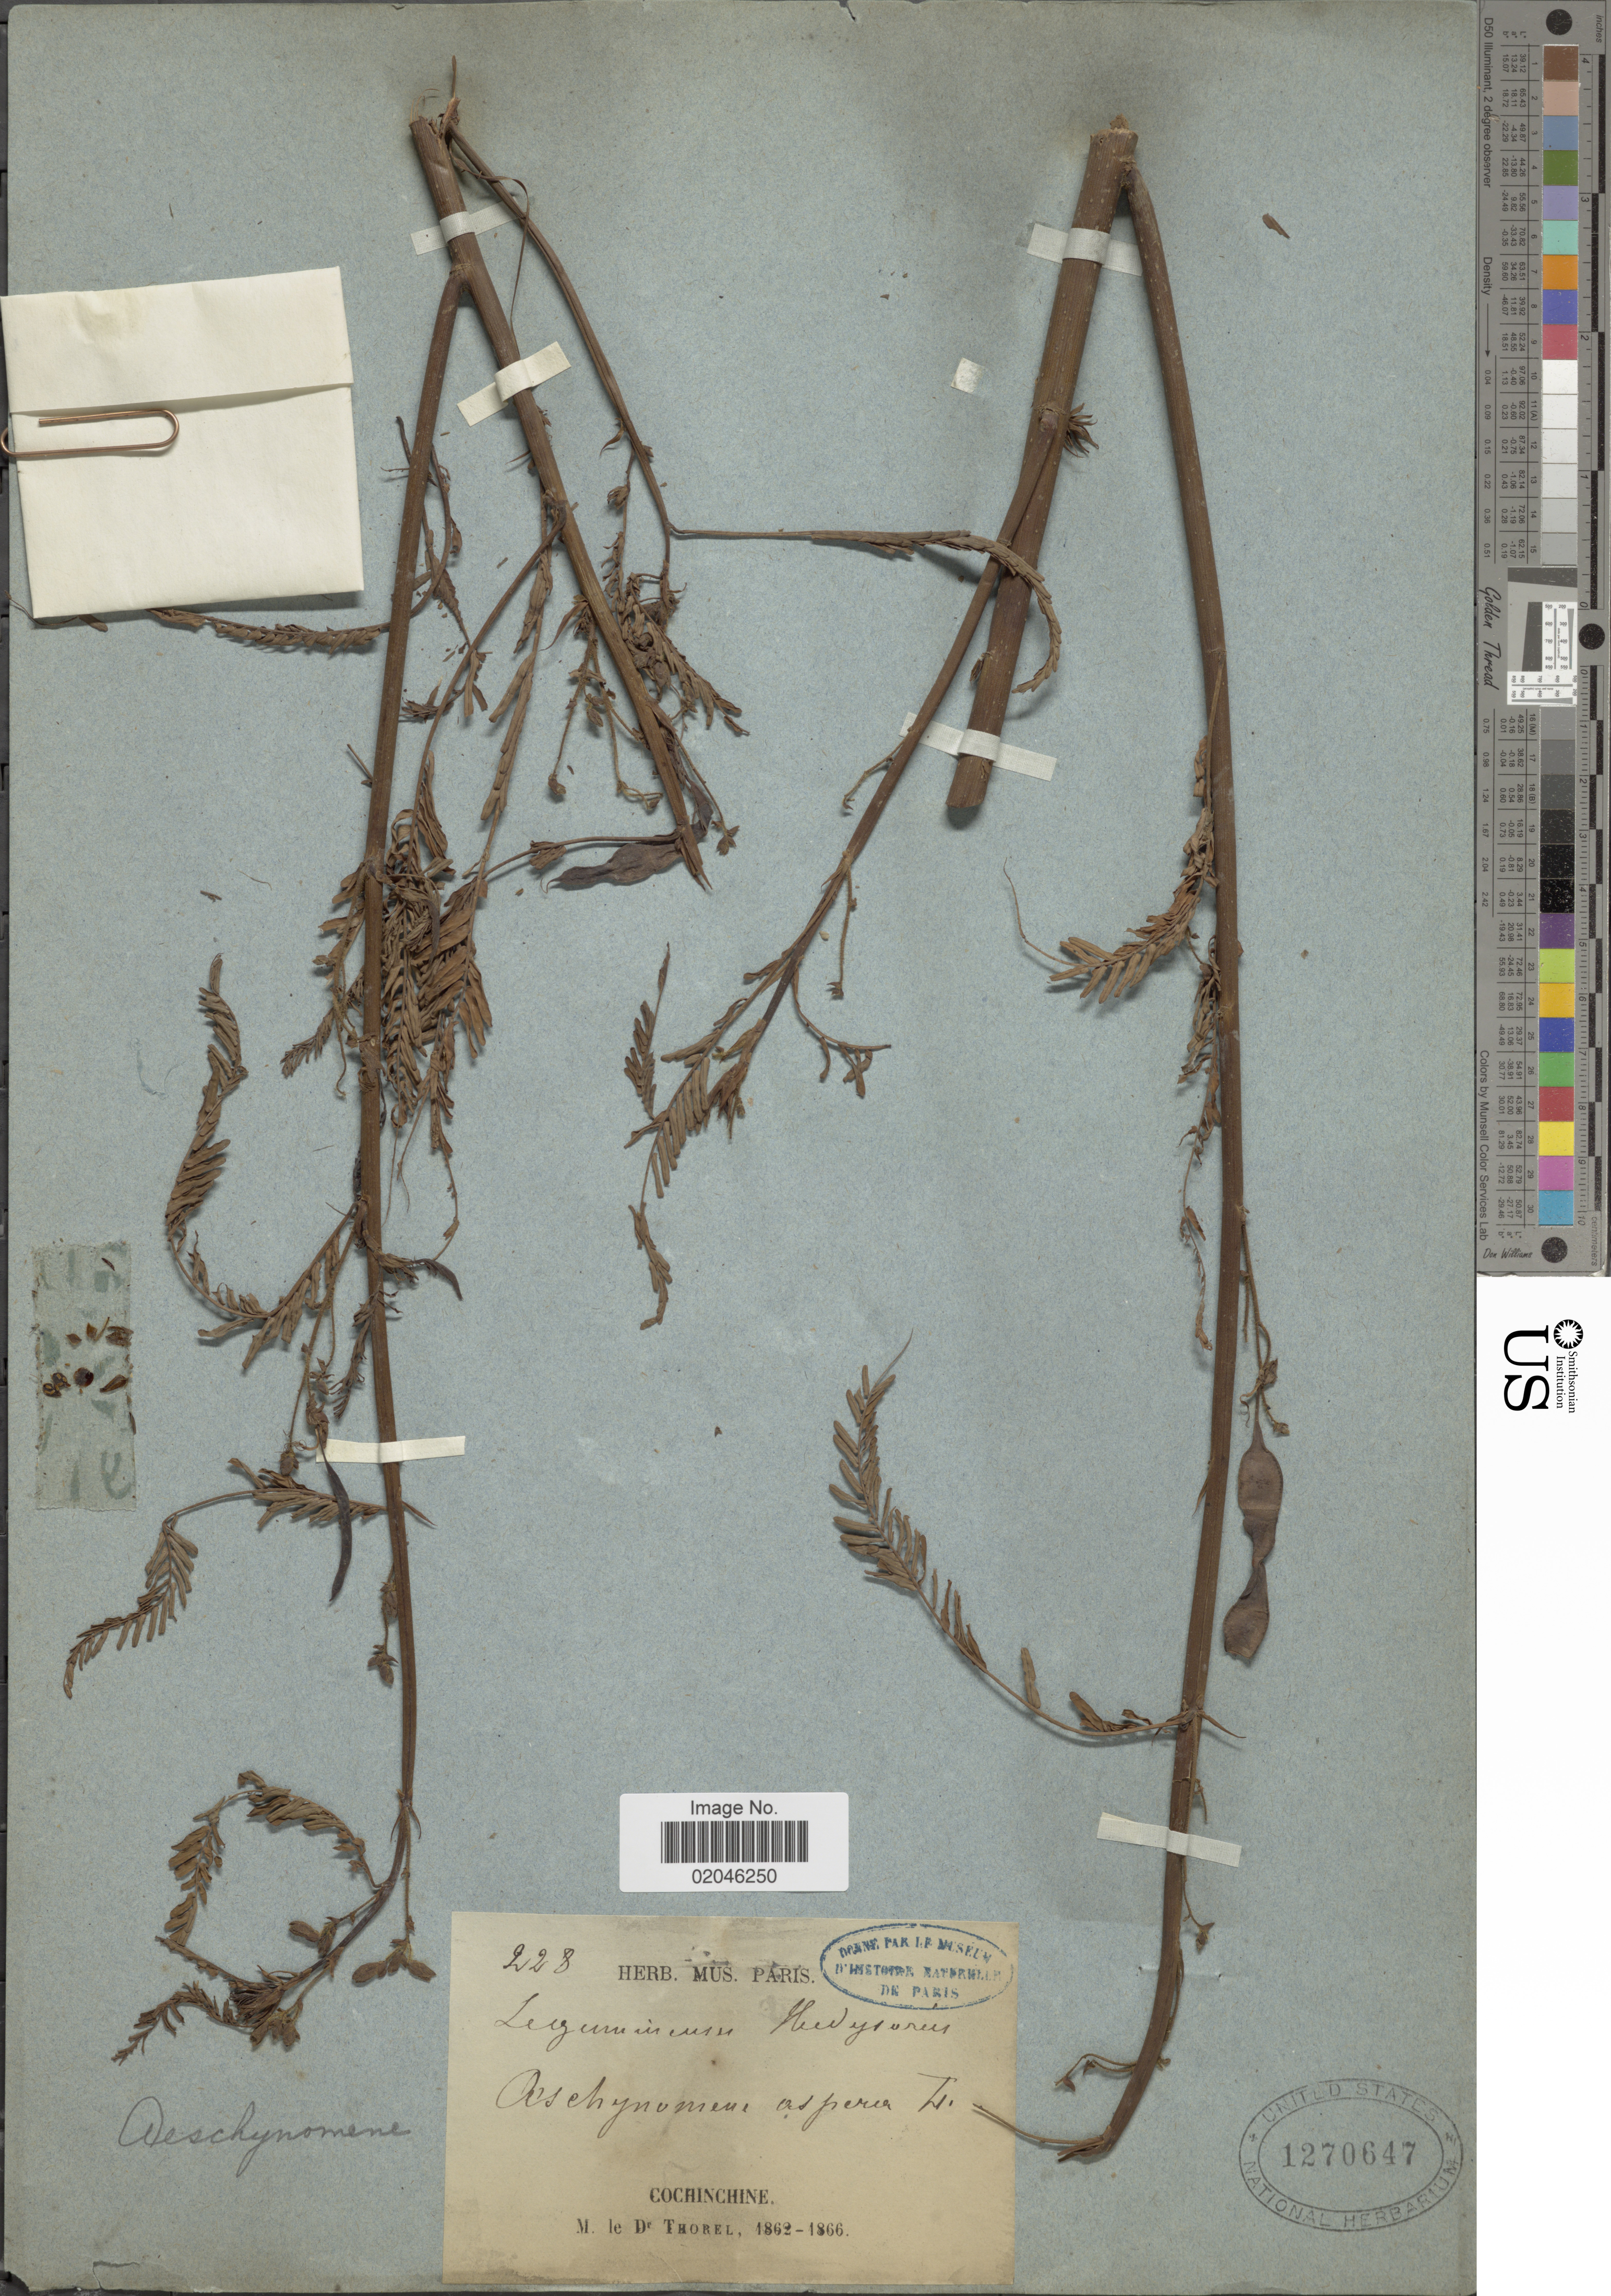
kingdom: Plantae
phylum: Tracheophyta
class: Magnoliopsida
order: Fabales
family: Fabaceae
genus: Aeschynomene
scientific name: Aeschynomene aspera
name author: L.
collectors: Thorel, M. "M. [=Monsieur] Thorel" DO NOT USE (error for C. Thorel)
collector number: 228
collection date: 1862/1866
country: Vietnam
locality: Cochinchine.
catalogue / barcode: US 1270647